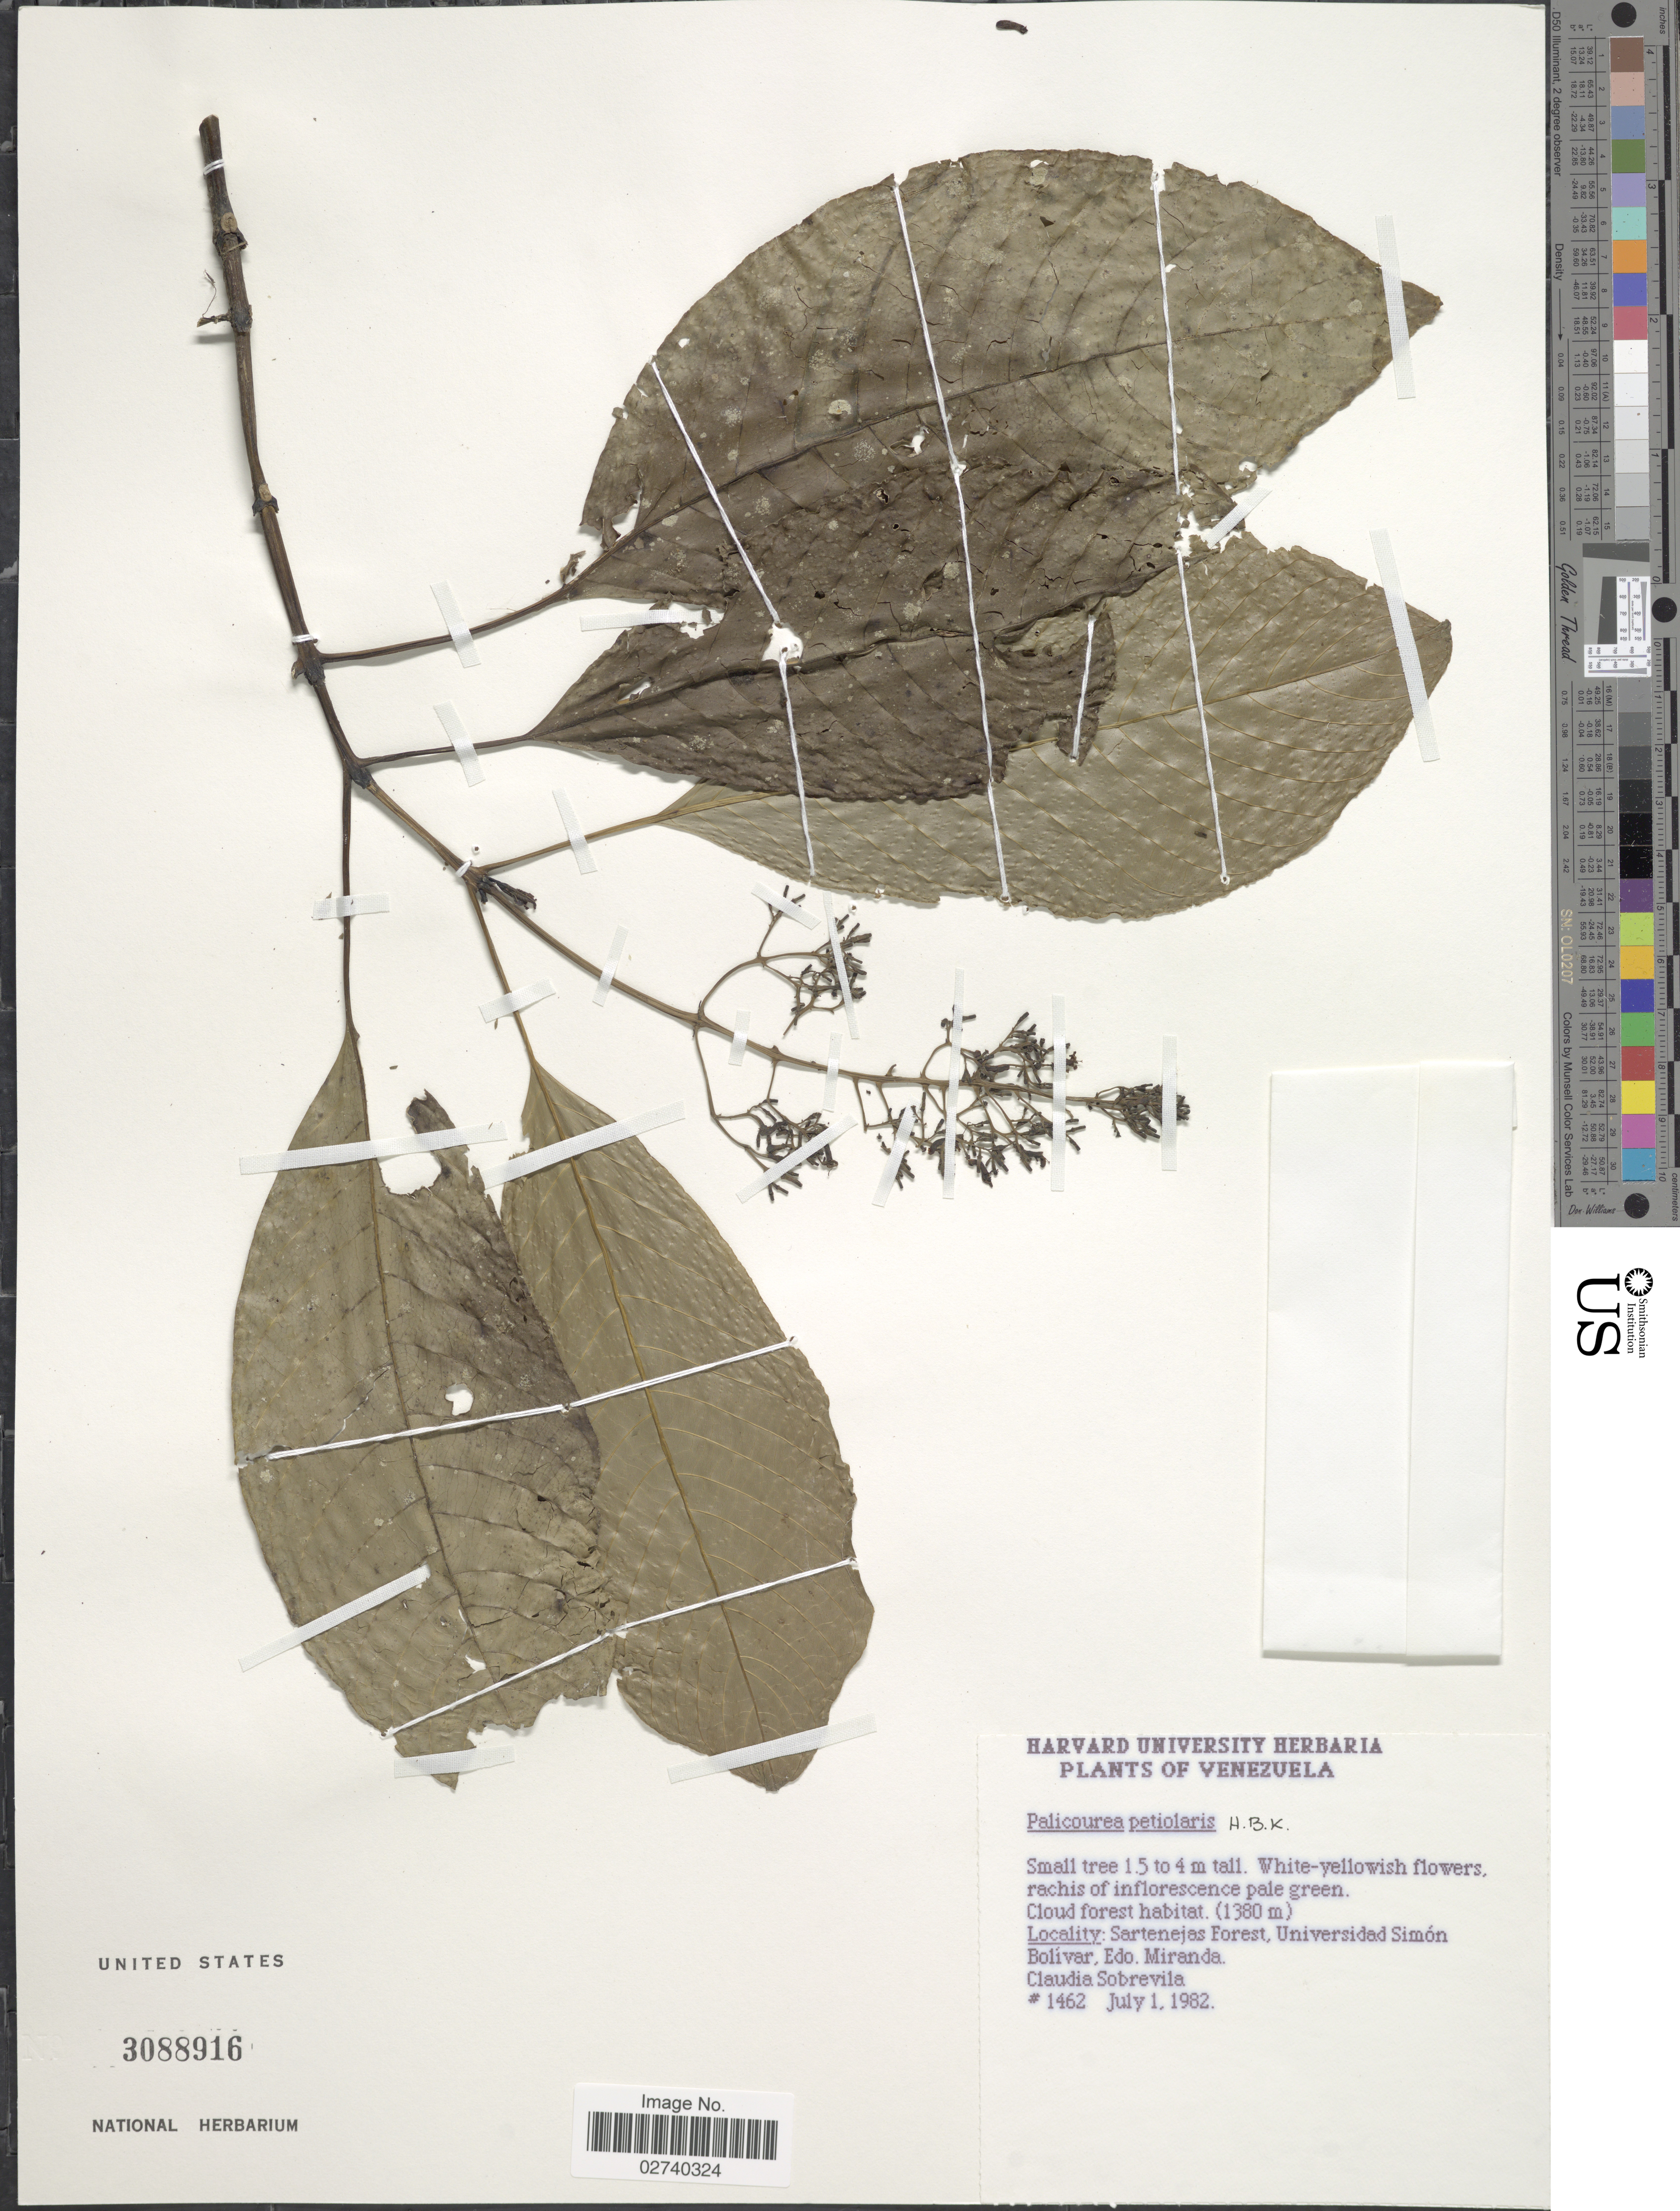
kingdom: Plantae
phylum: Tracheophyta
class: Magnoliopsida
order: Gentianales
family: Rubiaceae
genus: Palicourea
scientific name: Palicourea petiolaris Kunth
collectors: C. Sobrevila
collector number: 1462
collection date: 1982-07-01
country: Venezuela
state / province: Mérida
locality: Sartenejas Forest, Universidad Simon Bolivar.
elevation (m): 1380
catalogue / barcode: US 3088916